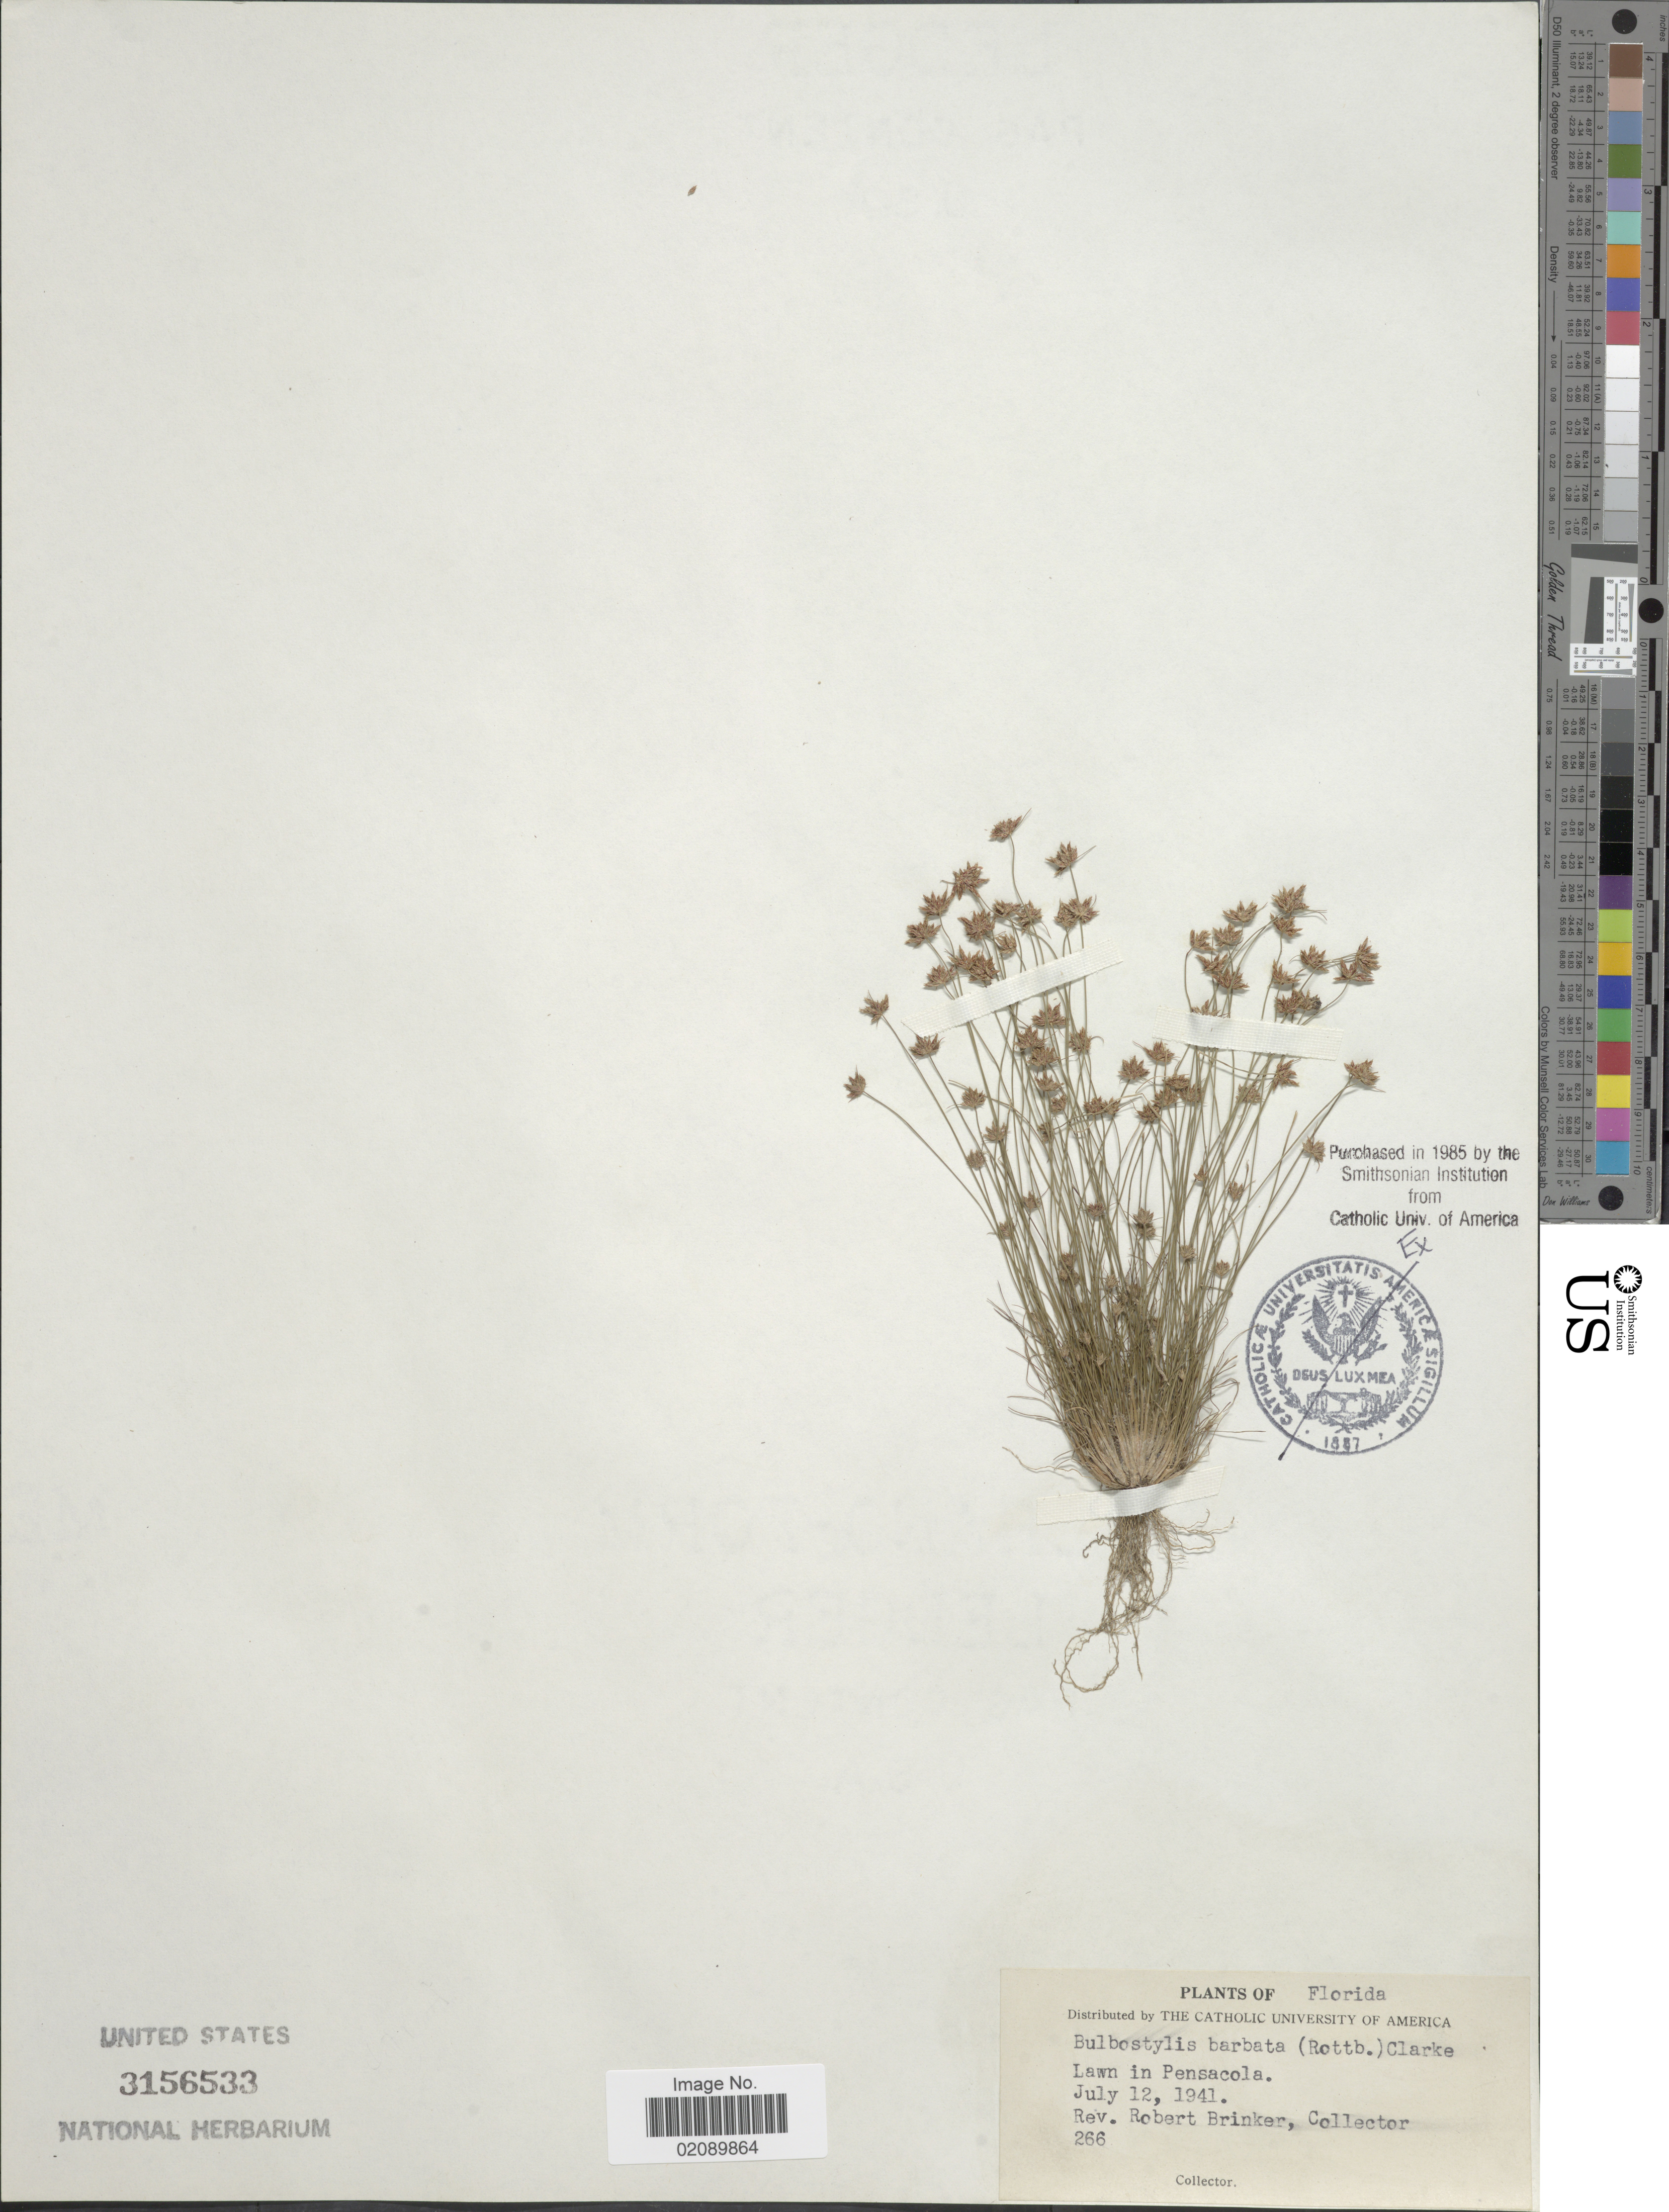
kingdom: Plantae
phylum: Tracheophyta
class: Liliopsida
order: Poales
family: Cyperaceae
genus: Bulbostylis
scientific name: Bulbostylis barbata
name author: (Rottb.) C.B. Clarke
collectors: R. Brinker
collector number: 266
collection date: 1941-07-12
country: United States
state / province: Florida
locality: Lawn in Pensacola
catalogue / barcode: US 3156533